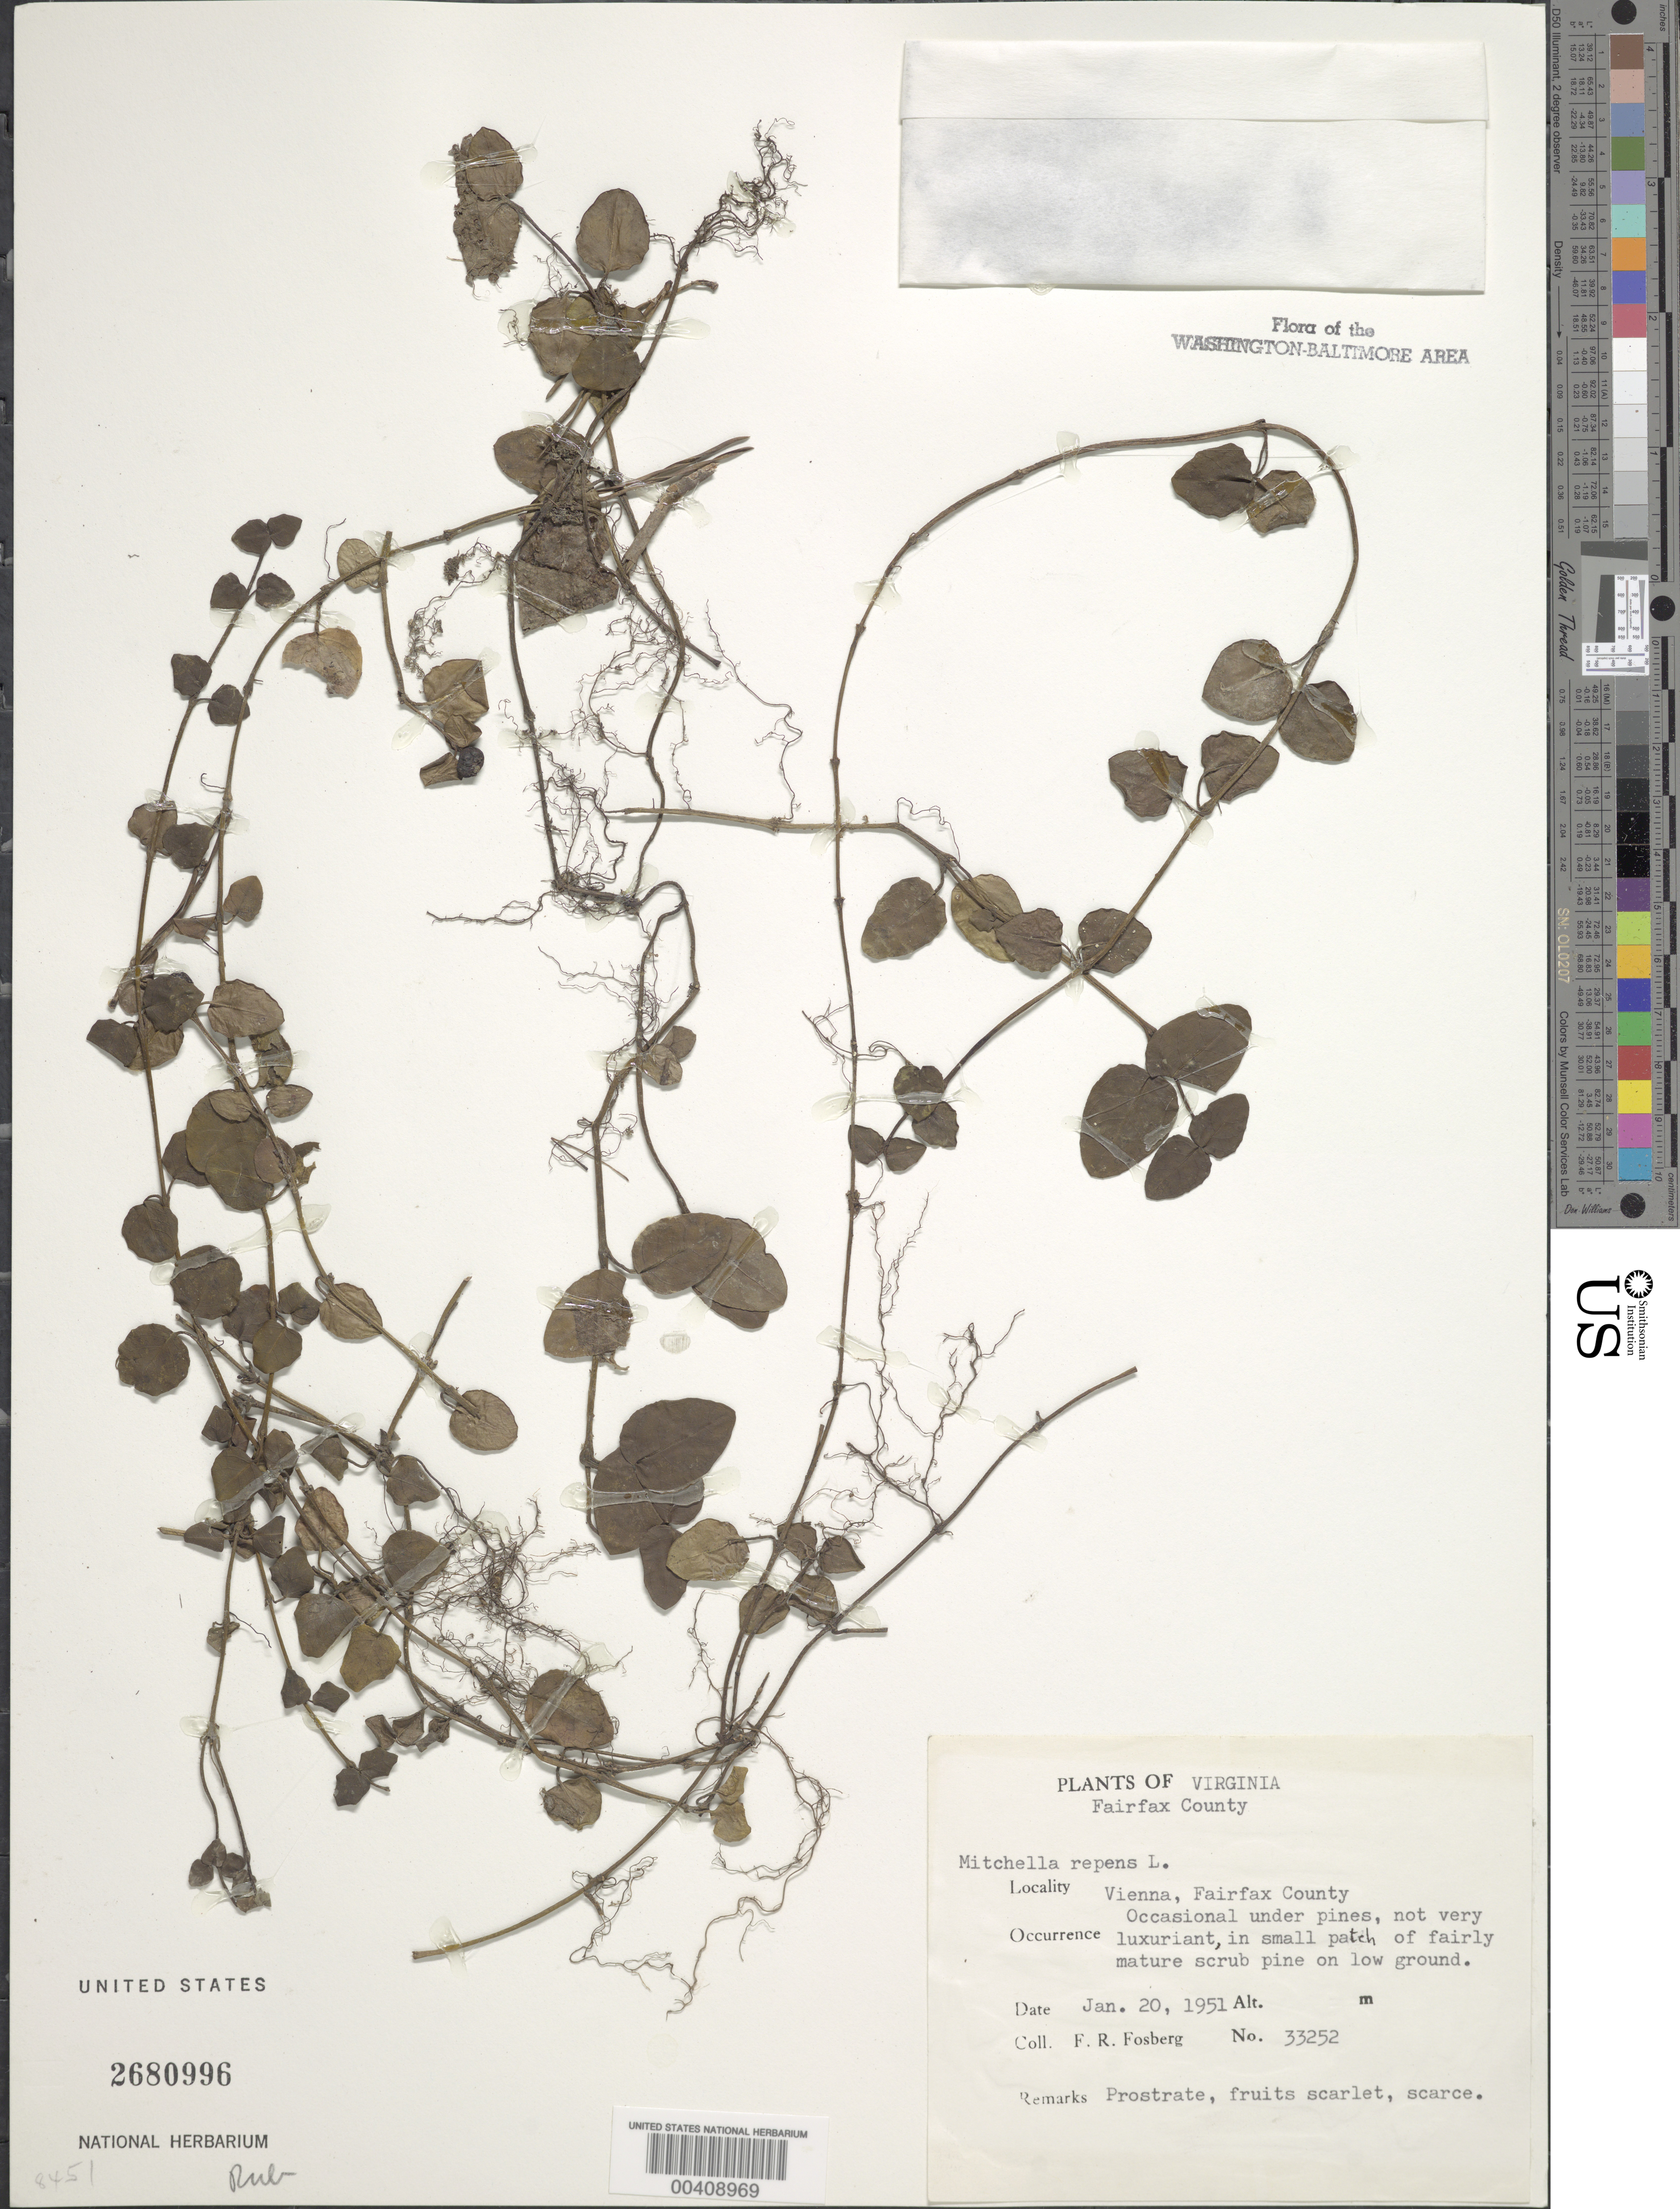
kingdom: Plantae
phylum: Tracheophyta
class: Magnoliopsida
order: Gentianales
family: Rubiaceae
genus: Mitchella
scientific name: Mitchella repens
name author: L.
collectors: F. R. Fosberg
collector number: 33252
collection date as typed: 20 Jan 1951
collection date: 1951-01-20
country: United States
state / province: Virginia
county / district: Fairfax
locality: Vienna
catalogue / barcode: US 2680996